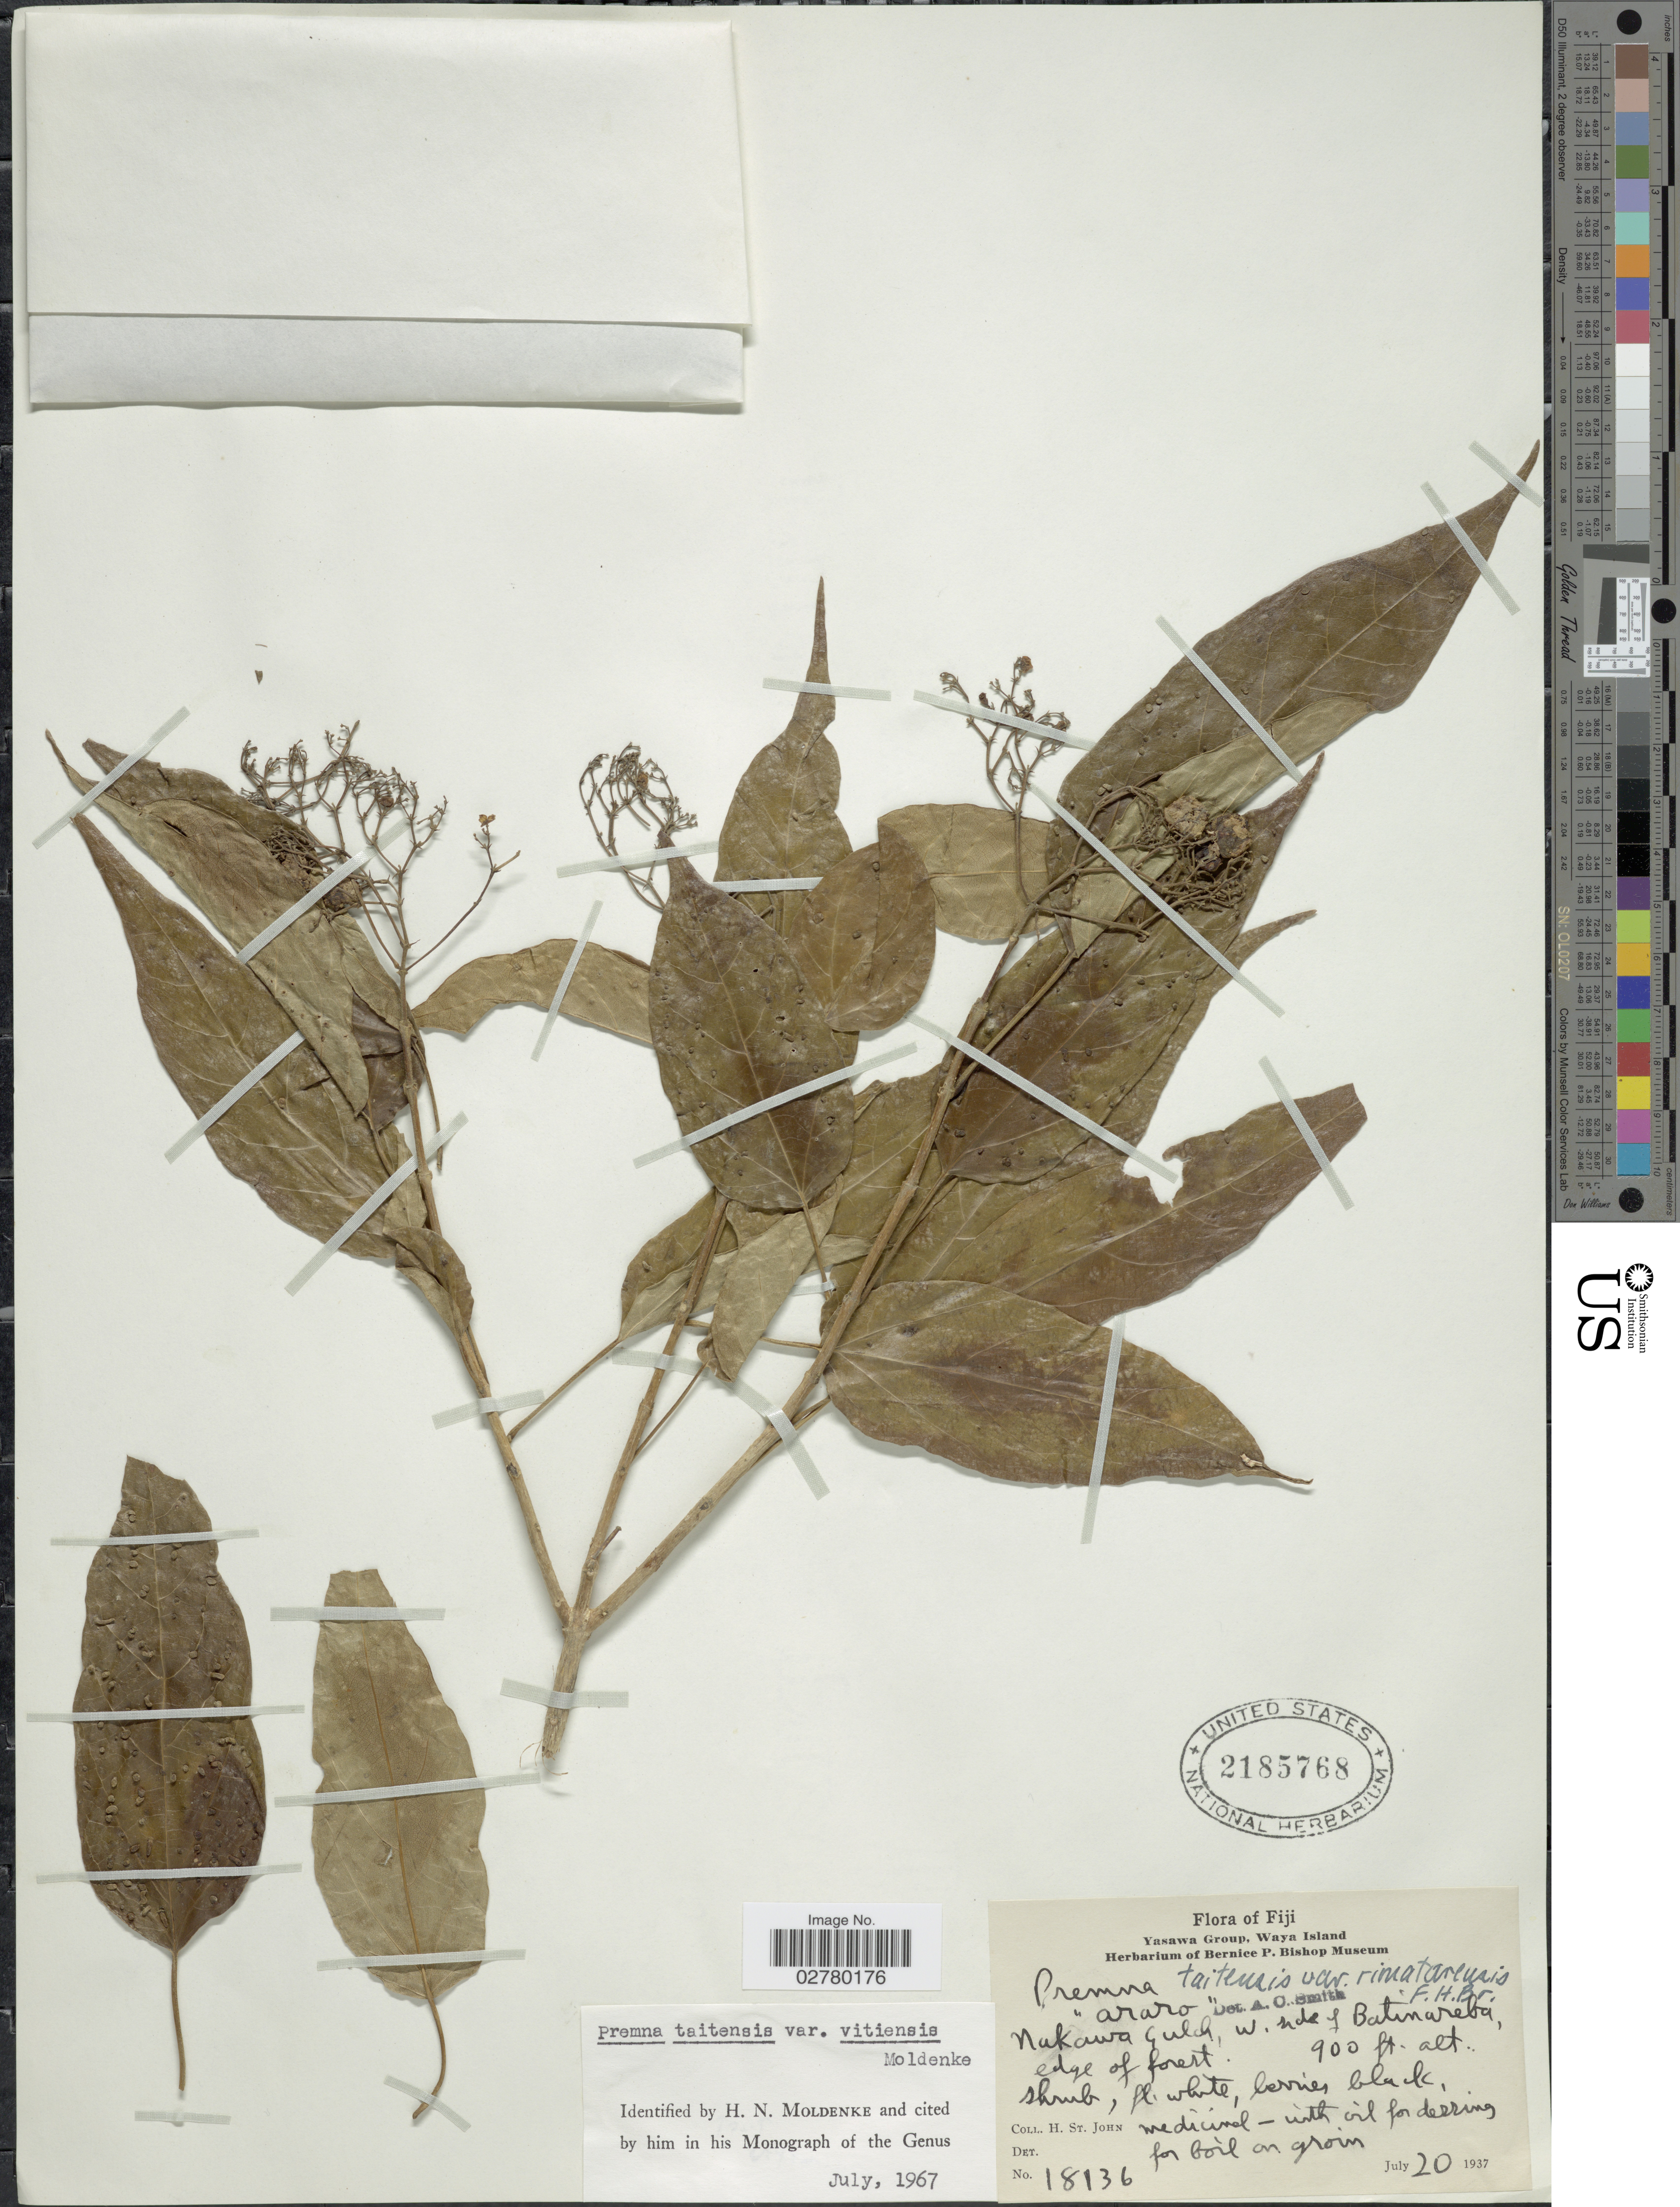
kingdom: Plantae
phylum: Tracheophyta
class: Magnoliopsida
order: Lamiales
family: Lamiaceae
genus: Premna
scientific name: Premna taitensis var. vitiensis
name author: Moldenke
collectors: H. St. John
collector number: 18136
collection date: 1937-07-20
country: Fiji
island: Waya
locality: Yasawa Group, Waya Island. Nakawa Gulch, W side of Batinareba.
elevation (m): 274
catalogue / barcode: US 2185768